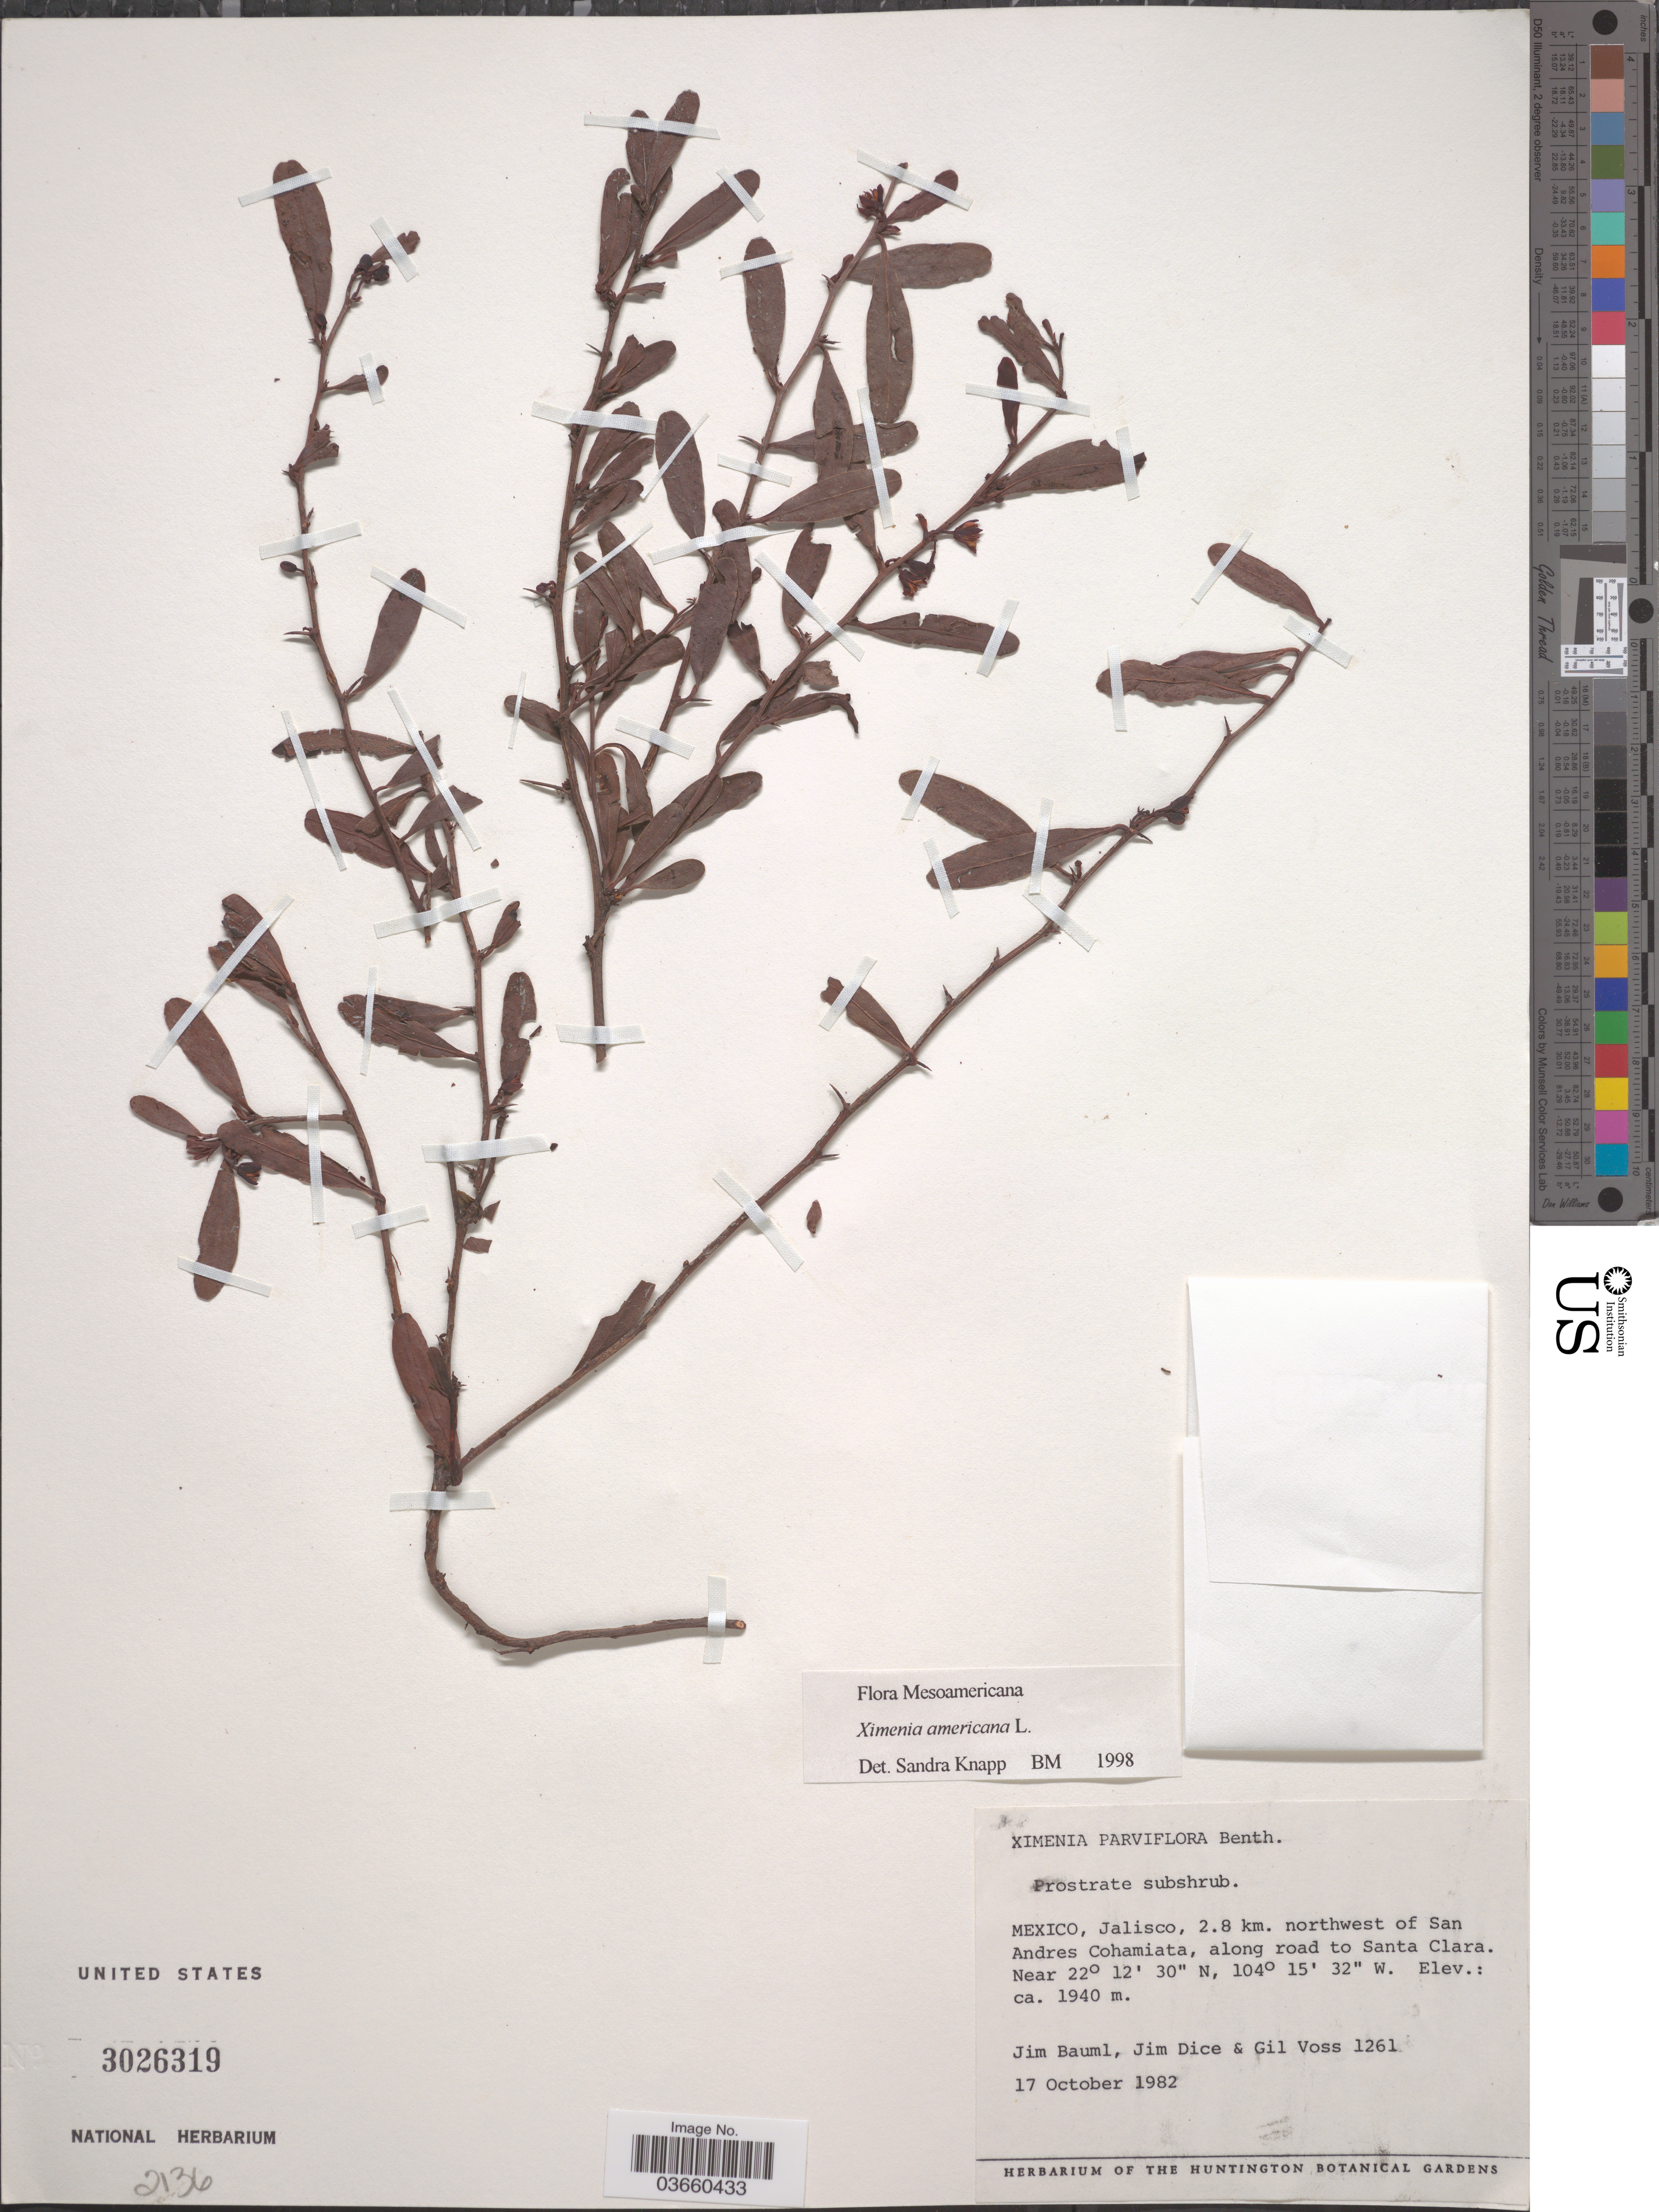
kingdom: Plantae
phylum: Tracheophyta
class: Magnoliopsida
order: Santalales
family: Ximeniaceae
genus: Ximenia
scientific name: Ximenia americana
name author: L.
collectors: J. Bauml, J. Dice & G. Voss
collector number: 1261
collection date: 1982-10-17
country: Mexico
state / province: Jalisco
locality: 2.8 km. northwest of San Andres Cohamiata, along road to Santa Clara.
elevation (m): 1940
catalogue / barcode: US 3026319